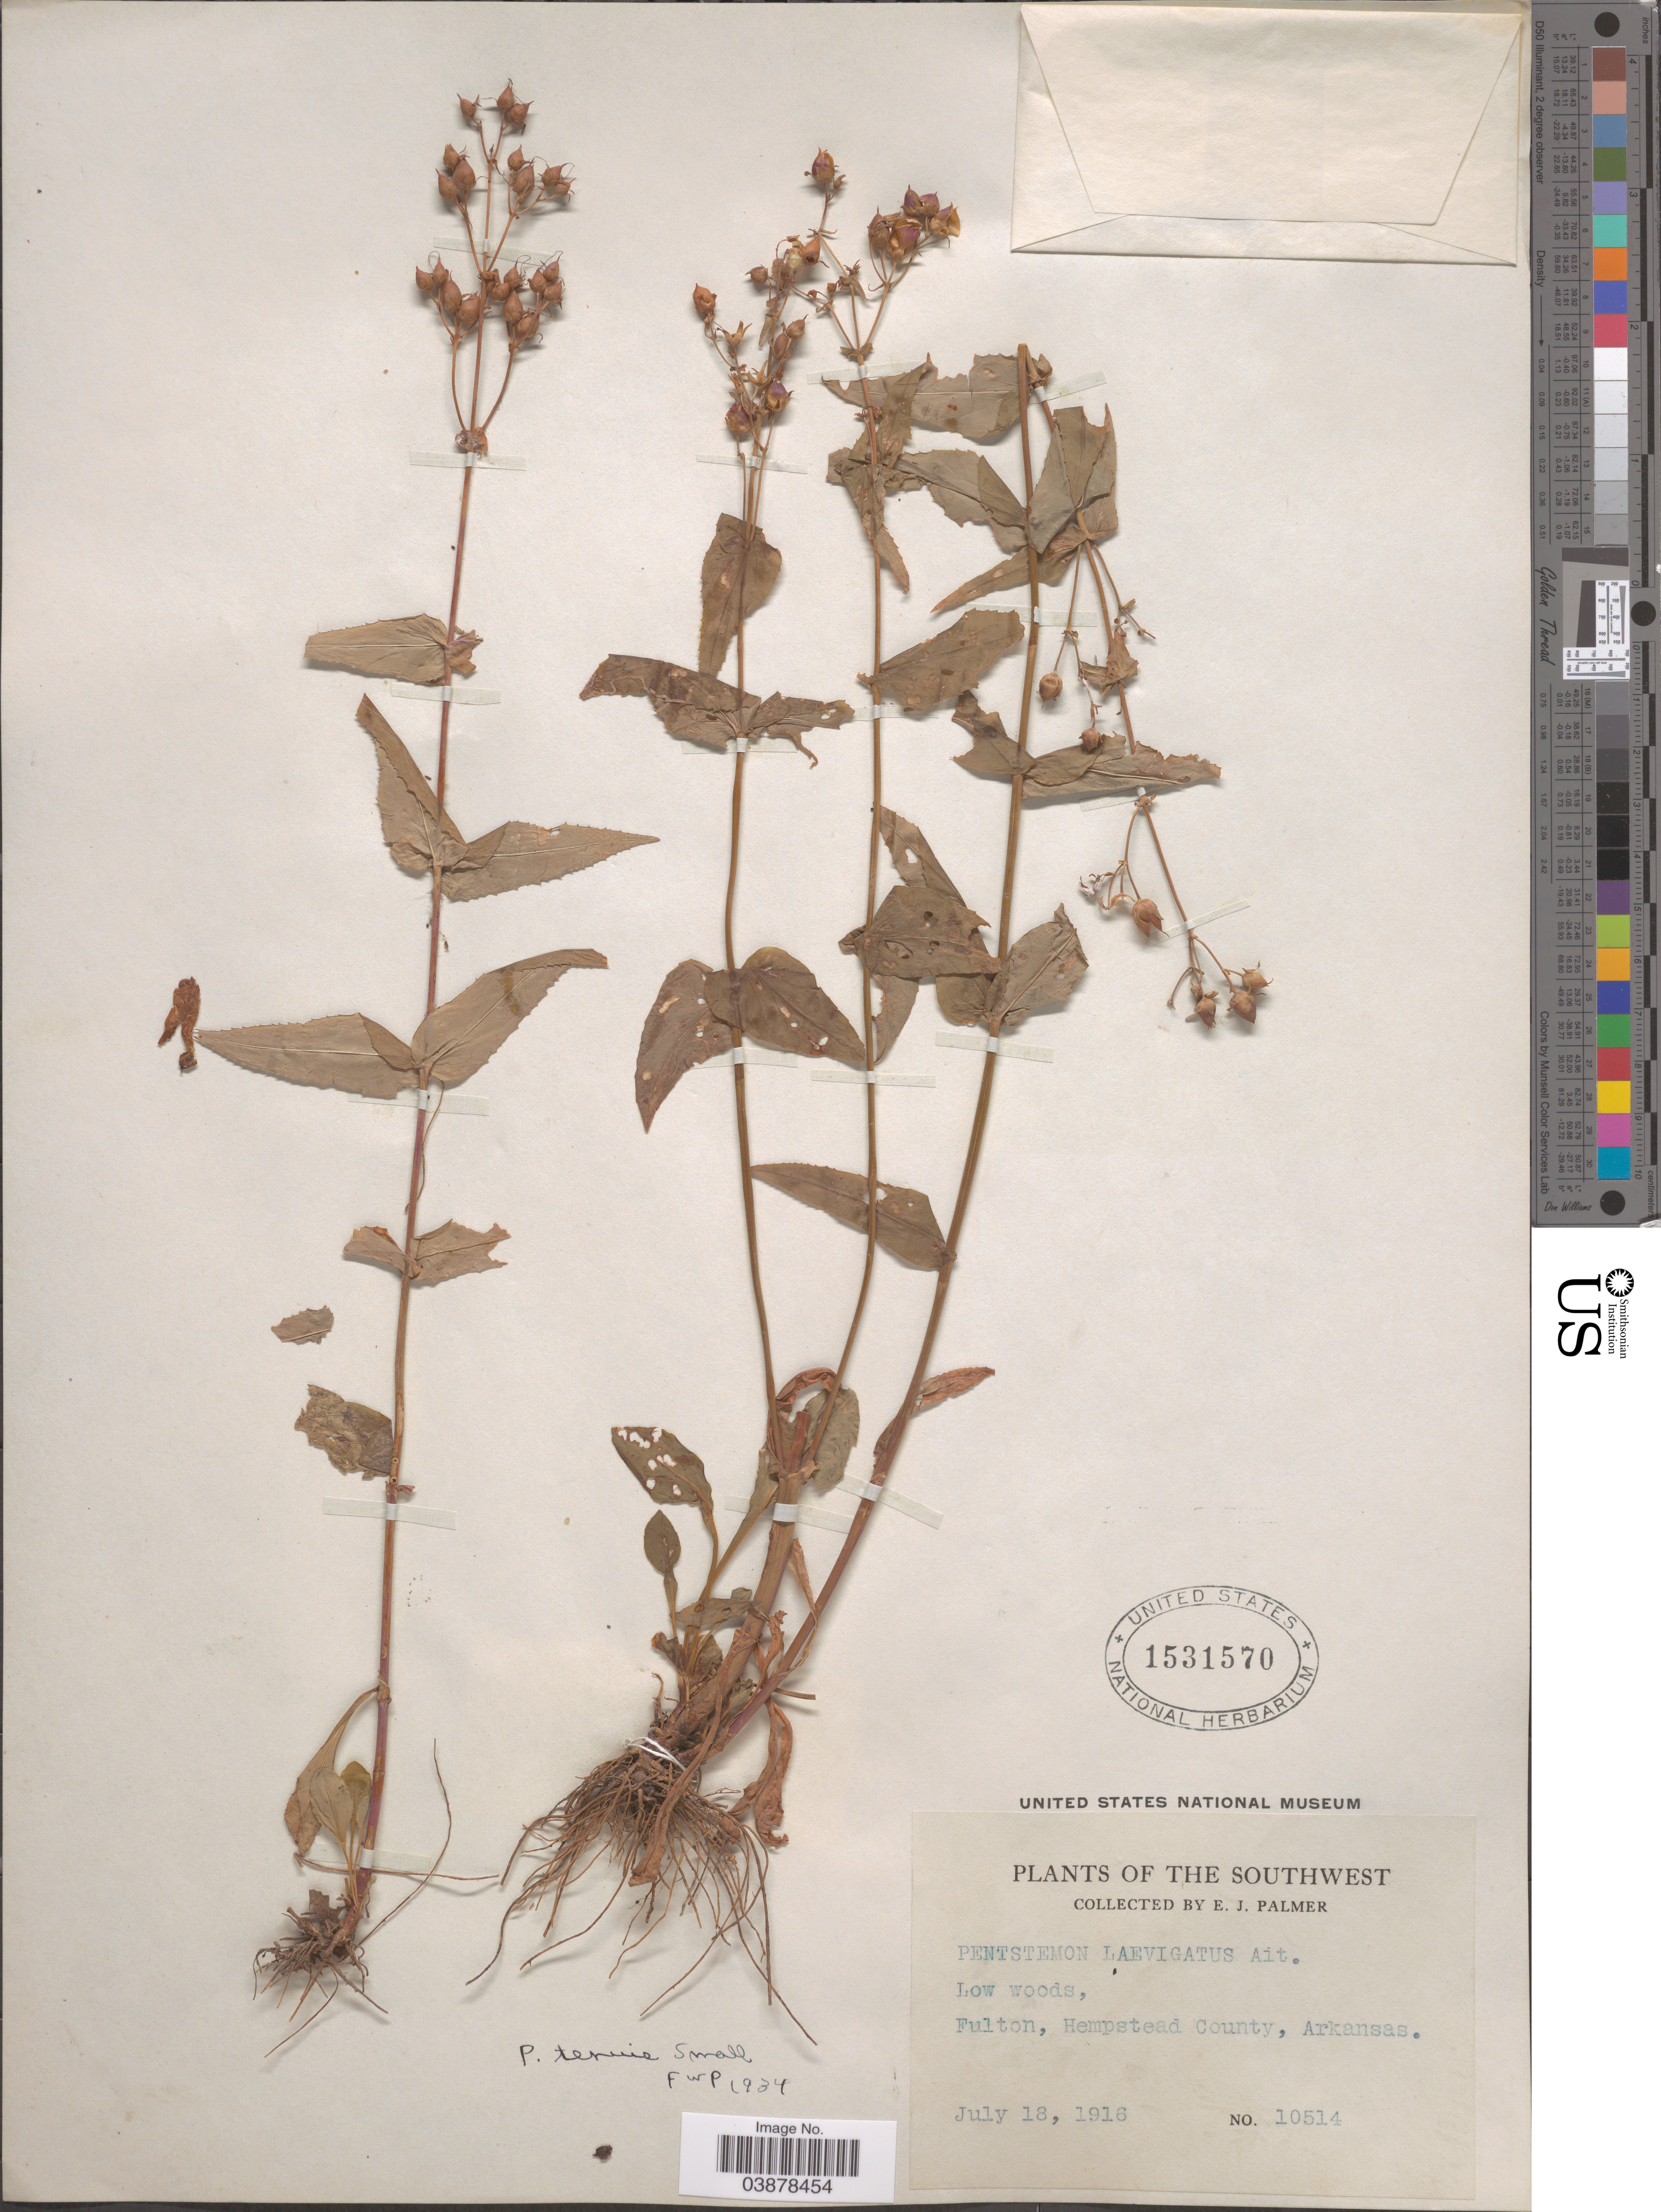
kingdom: Plantae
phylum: Tracheophyta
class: Magnoliopsida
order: Lamiales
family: Plantaginaceae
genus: Penstemon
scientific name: Penstemon tenuis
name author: Small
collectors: E. J. Palmer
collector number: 10514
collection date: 1916-07-18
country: United States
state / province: Arkansas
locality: The Southwest. Fulton, Hempstead County.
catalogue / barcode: US 1531570